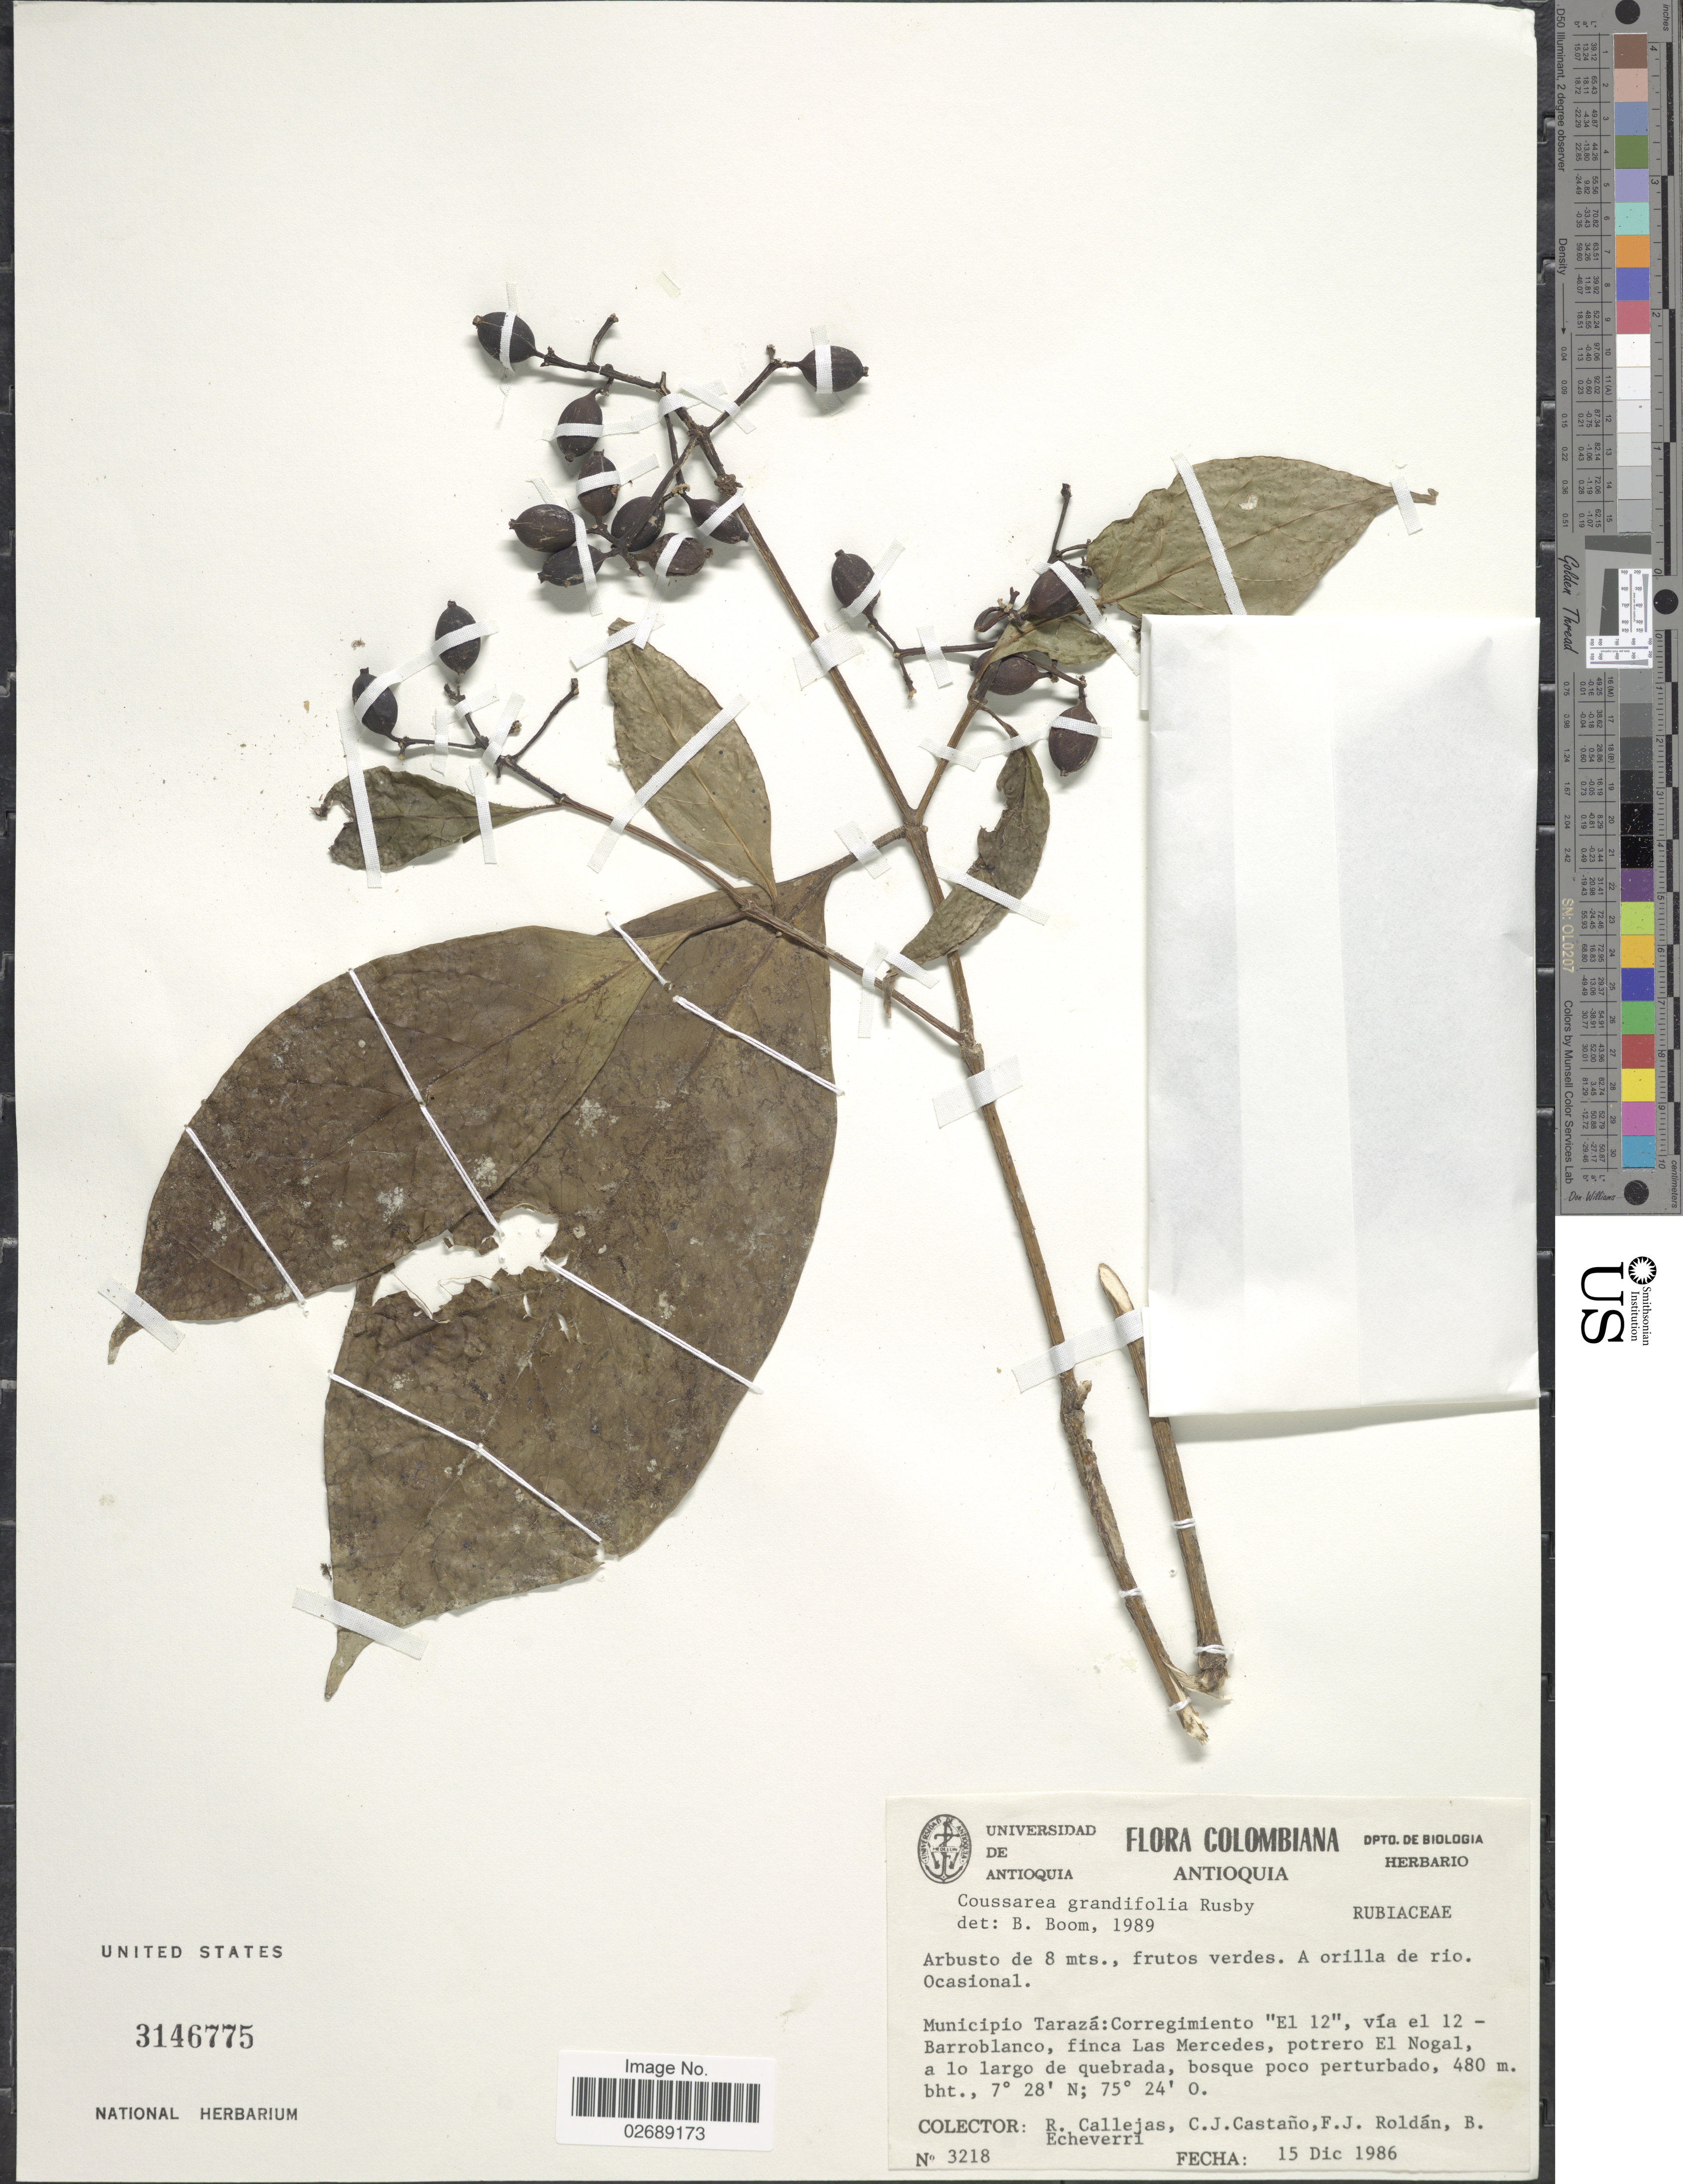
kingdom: Plantae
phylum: Tracheophyta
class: Magnoliopsida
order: Gentianales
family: Rubiaceae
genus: Coussarea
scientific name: Coussarea grandifolia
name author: Rusby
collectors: R. Callejas, C. Castaño, F. J. Roldán & B. Echeverri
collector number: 3218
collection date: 1986-12-15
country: Colombia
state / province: Antioquia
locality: Municipio Taraza: Corregimiento "El 12", via el 12 Barroblanco, finca Las Mercedes, potrero El Nogal, a lo loargo de quebrada, bosque poco perturbado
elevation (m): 480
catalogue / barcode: US 3146775